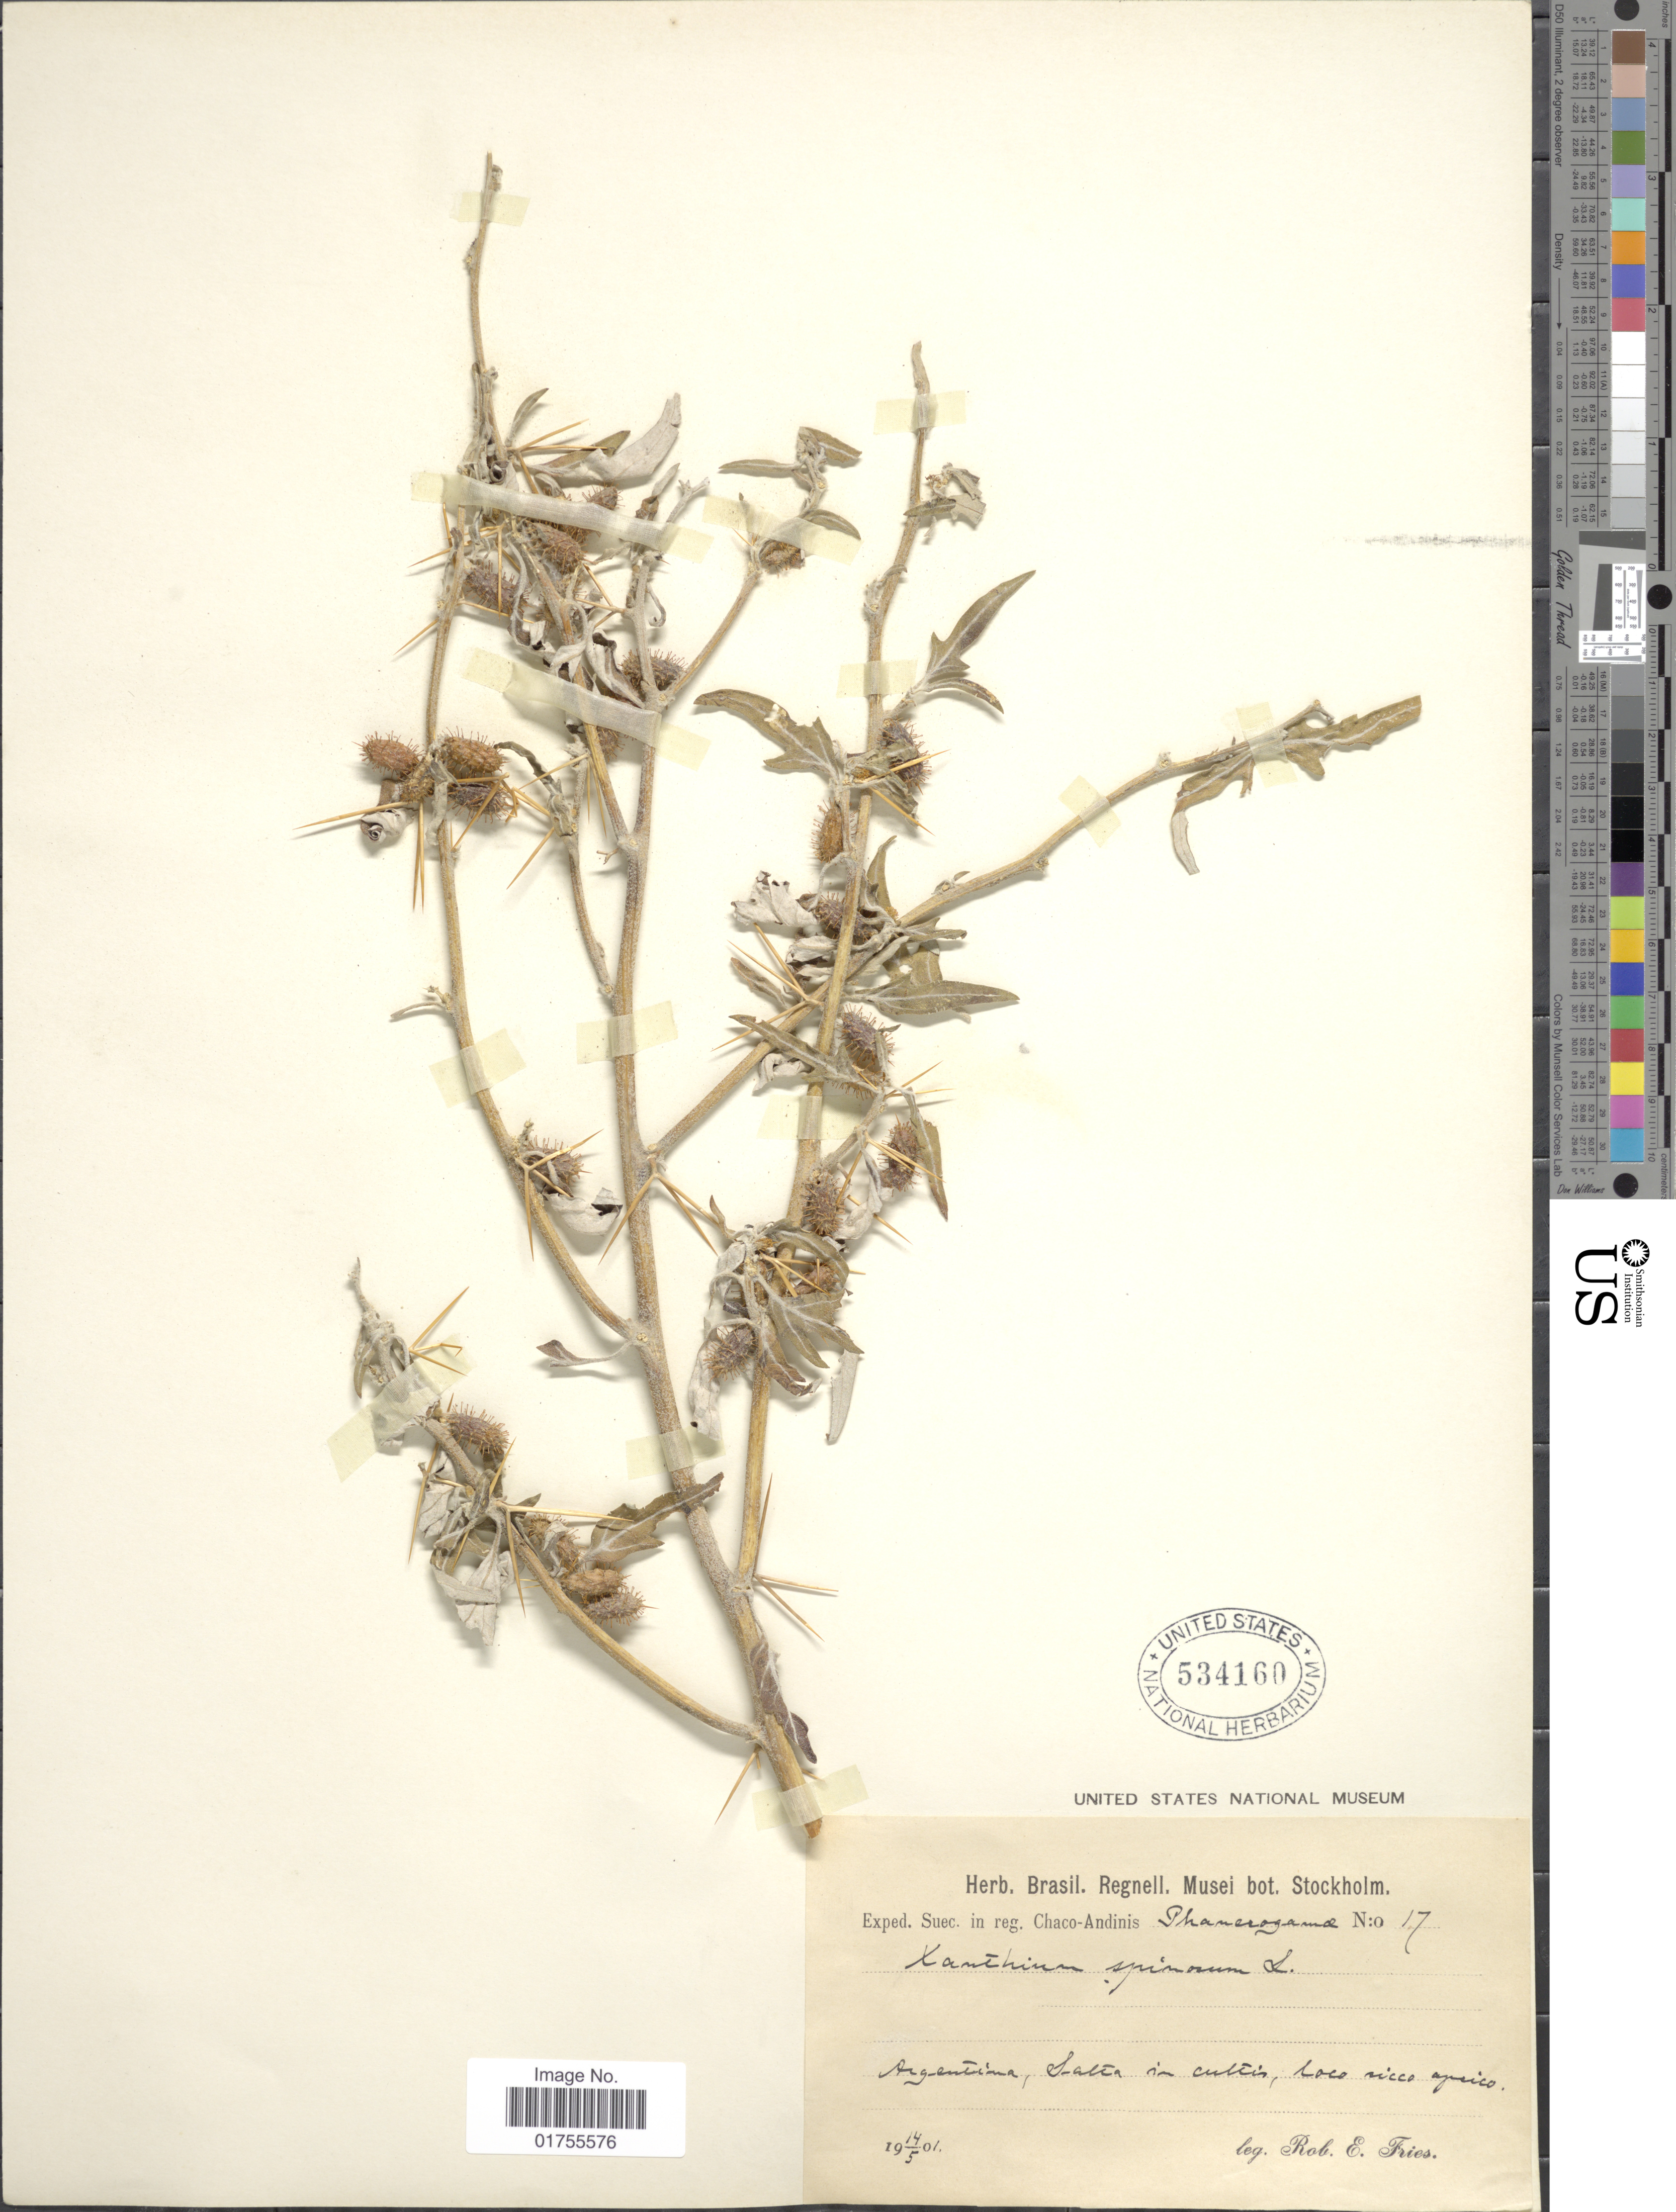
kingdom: Plantae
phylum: Tracheophyta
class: Magnoliopsida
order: Asterales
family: Asteraceae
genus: Xanthium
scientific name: Xanthium spinosum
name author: L.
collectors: R. E. Fries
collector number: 17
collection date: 1901-05-14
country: Argentina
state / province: Salta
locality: Reg. Chaco-Andinis Phanorogramæ, Salta.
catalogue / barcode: US 534160